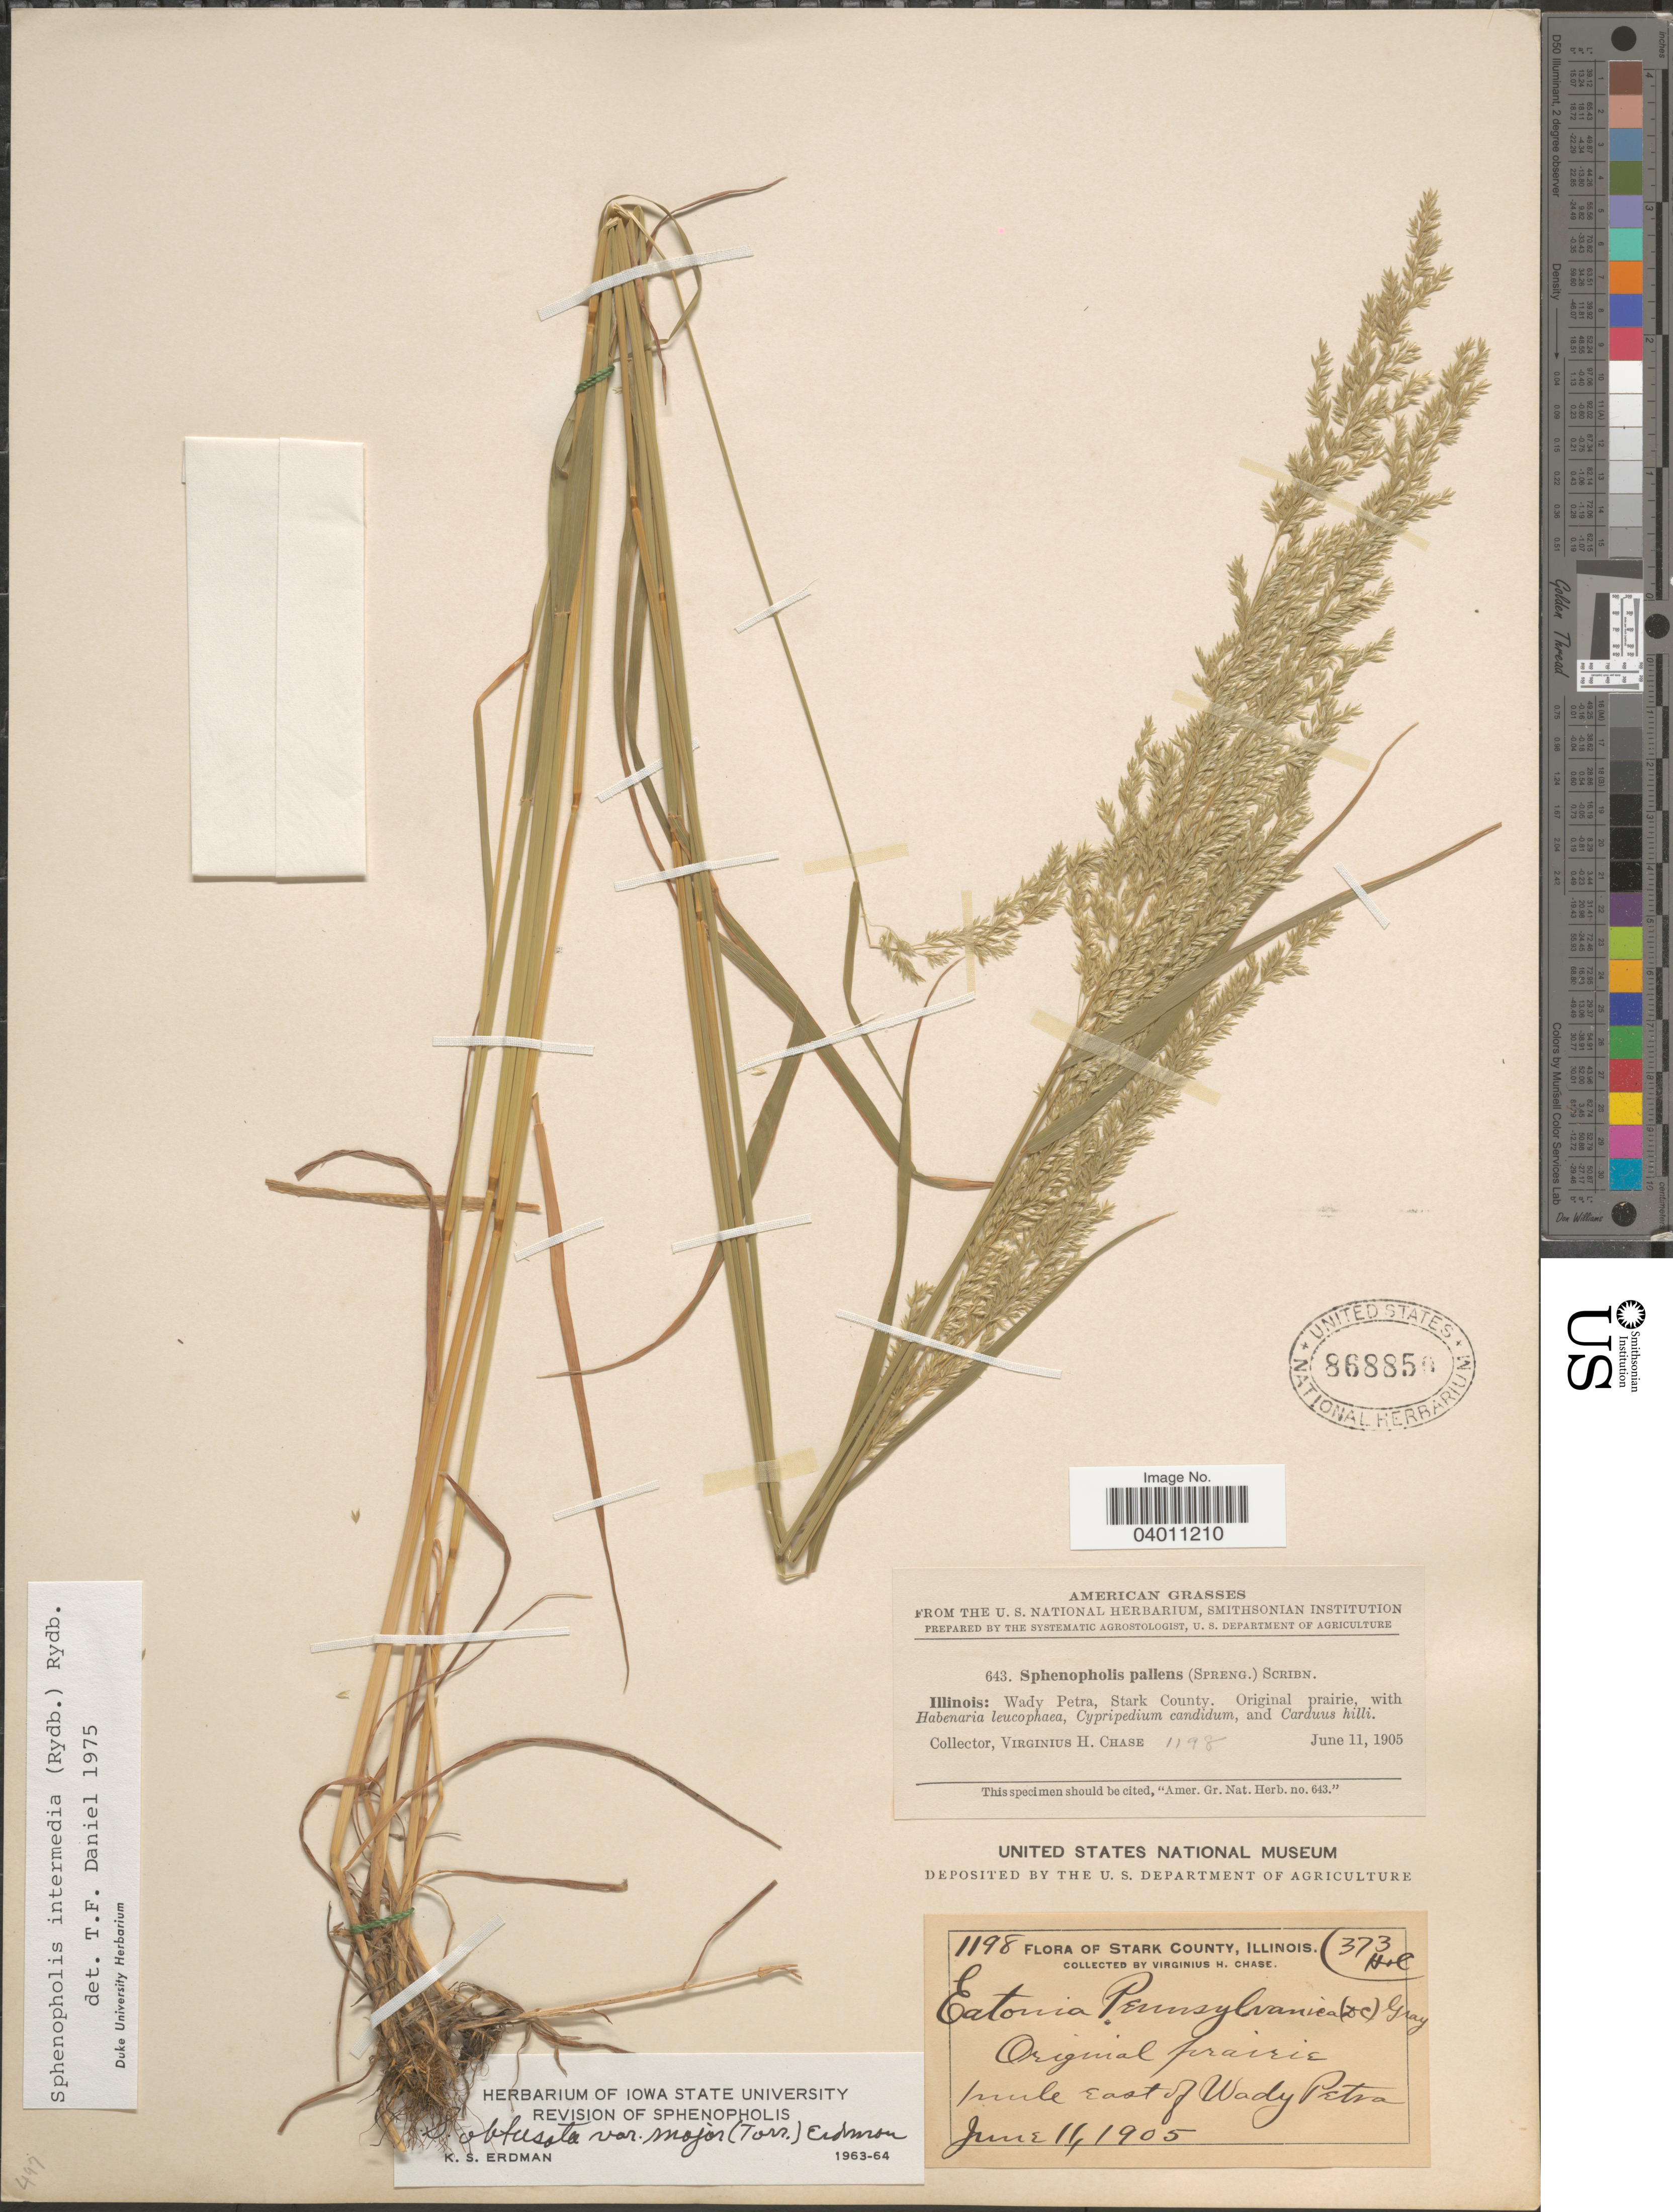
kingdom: Plantae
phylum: Tracheophyta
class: Liliopsida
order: Poales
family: Poaceae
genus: Sphenopholis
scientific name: Sphenopholis intermedia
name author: (Rydb.) Rydb.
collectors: V. H. Chase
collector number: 1198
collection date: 1905-06-11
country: United States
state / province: Illinois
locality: Stark County. Original prairie 1 mile East of Wady Petra.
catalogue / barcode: US 868850